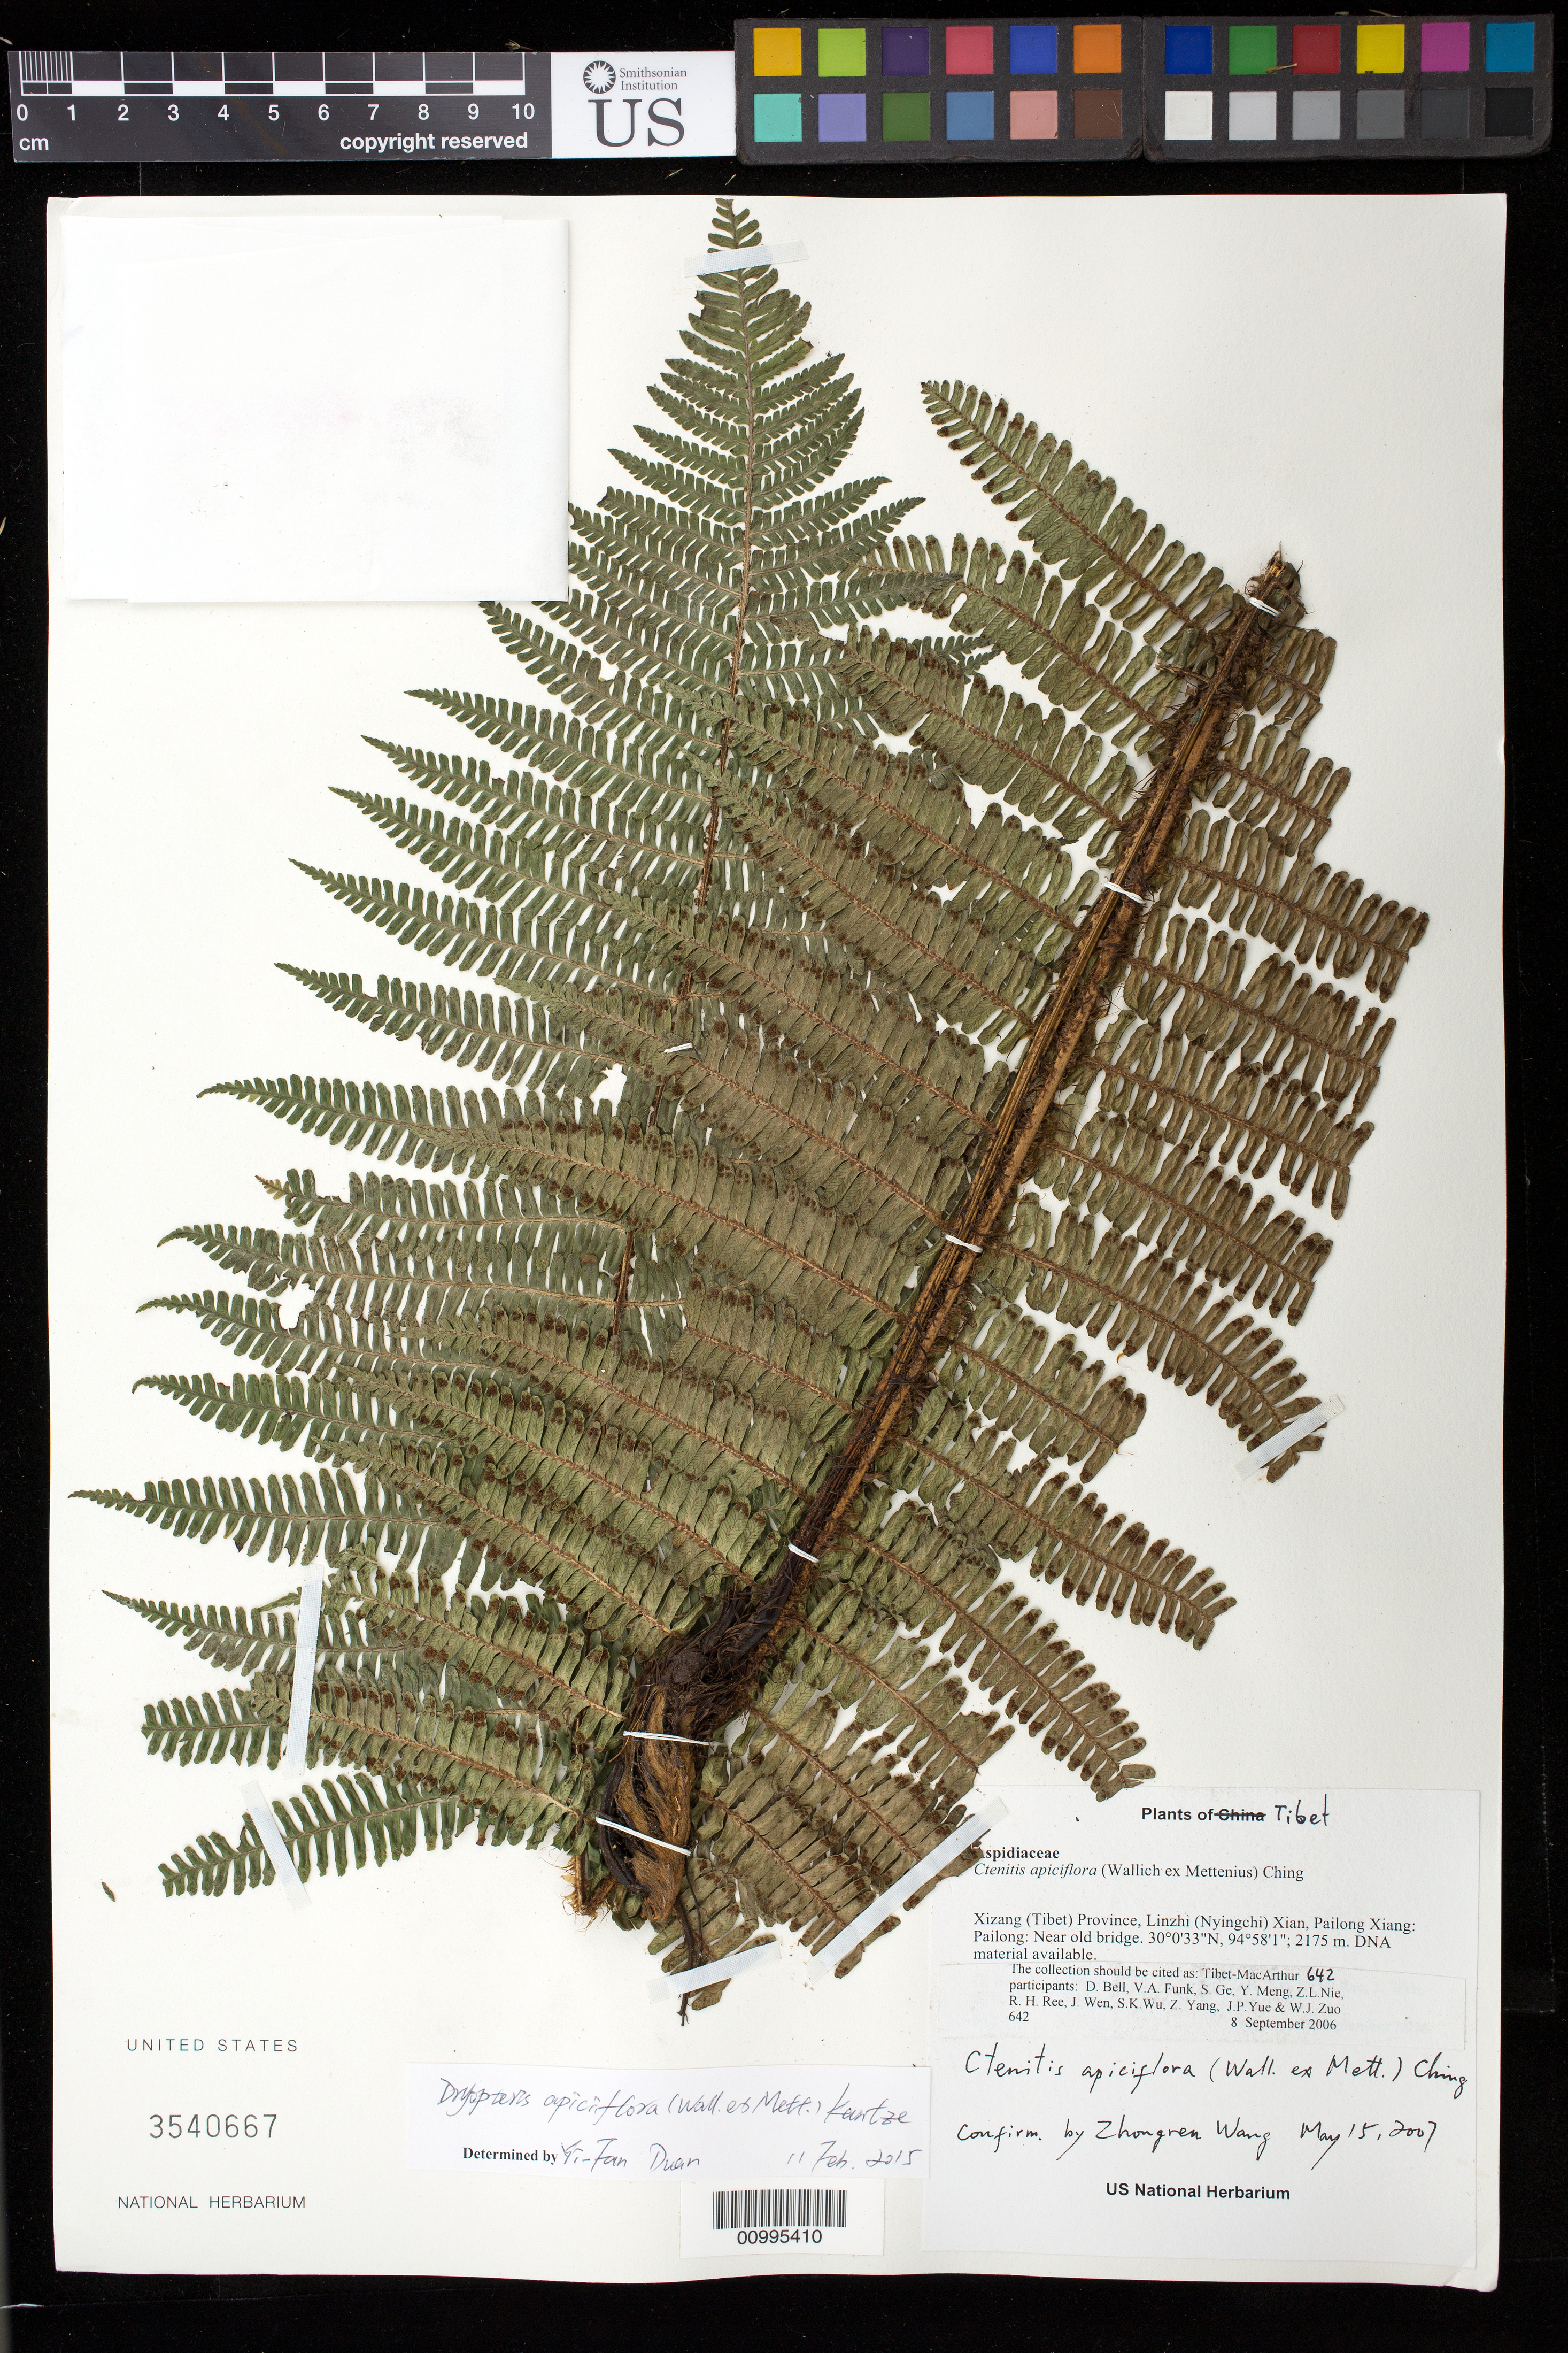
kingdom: Plantae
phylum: Tracheophyta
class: Polypodiopsida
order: Polypodiales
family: Dryopteridaceae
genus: Dryopteris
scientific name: Dryopteris apiciflora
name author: (Wall. ex Mett.) Kuntze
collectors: Tibet-MacArthur, D. A. Bell, V. Funk, S. Ge, Y. Meng, Z. Nie, R. Ree, J. Wen, S. K. Wu, Z. Yang, J. Yue & W. Zuo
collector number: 642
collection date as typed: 08 Sep 2006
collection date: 2006-09-08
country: China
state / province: Xizang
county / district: Linzhi (Nyingchi) Xian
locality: Pailong Xiang: Pailong. Near old bridge.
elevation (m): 2175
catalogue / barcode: US 3540667